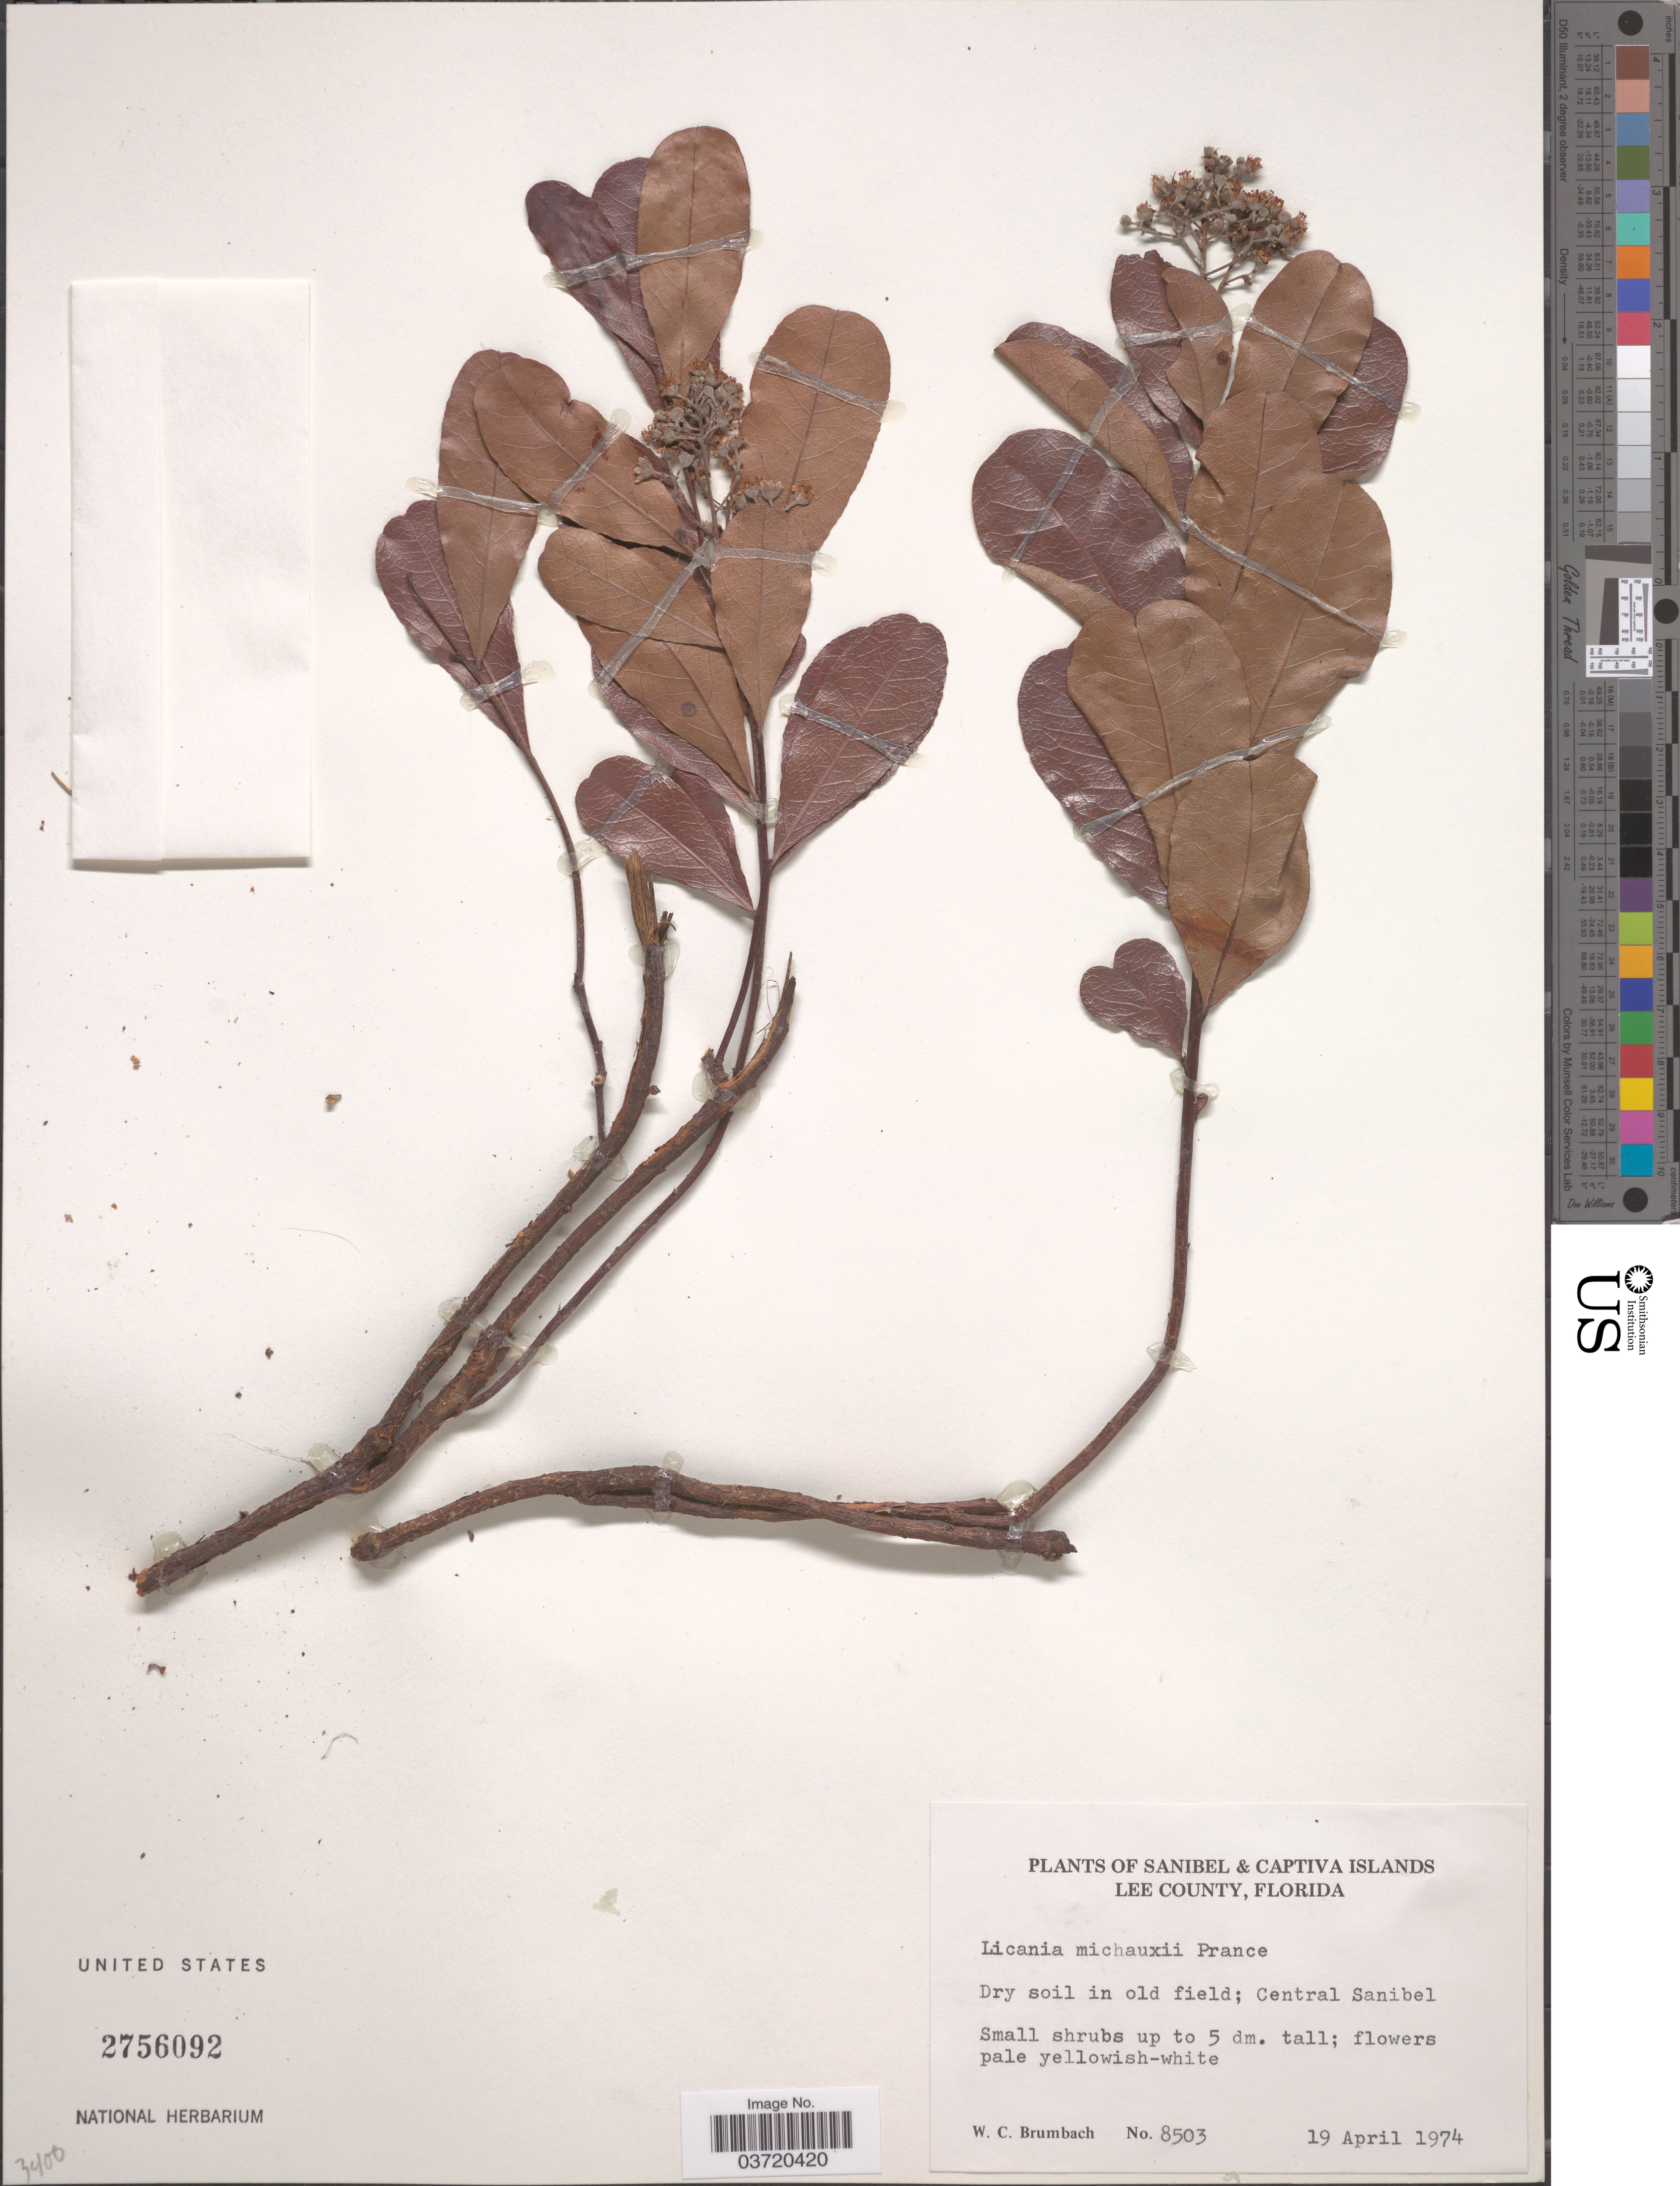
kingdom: Plantae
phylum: Tracheophyta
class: Magnoliopsida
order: Malpighiales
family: Chrysobalanaceae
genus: Geobalanus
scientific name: Geobalanus oblongifolius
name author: (Michx.) Small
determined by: Strong, M. T., (US), Smithsonian Institution - National Museum of Natural History (UNITED STATES)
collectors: W. C. Brumbach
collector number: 8503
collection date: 1974-04-19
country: United States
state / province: Florida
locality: Sanibel Island, Lee County. In old field; Central Sanibel.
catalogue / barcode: US 2756092